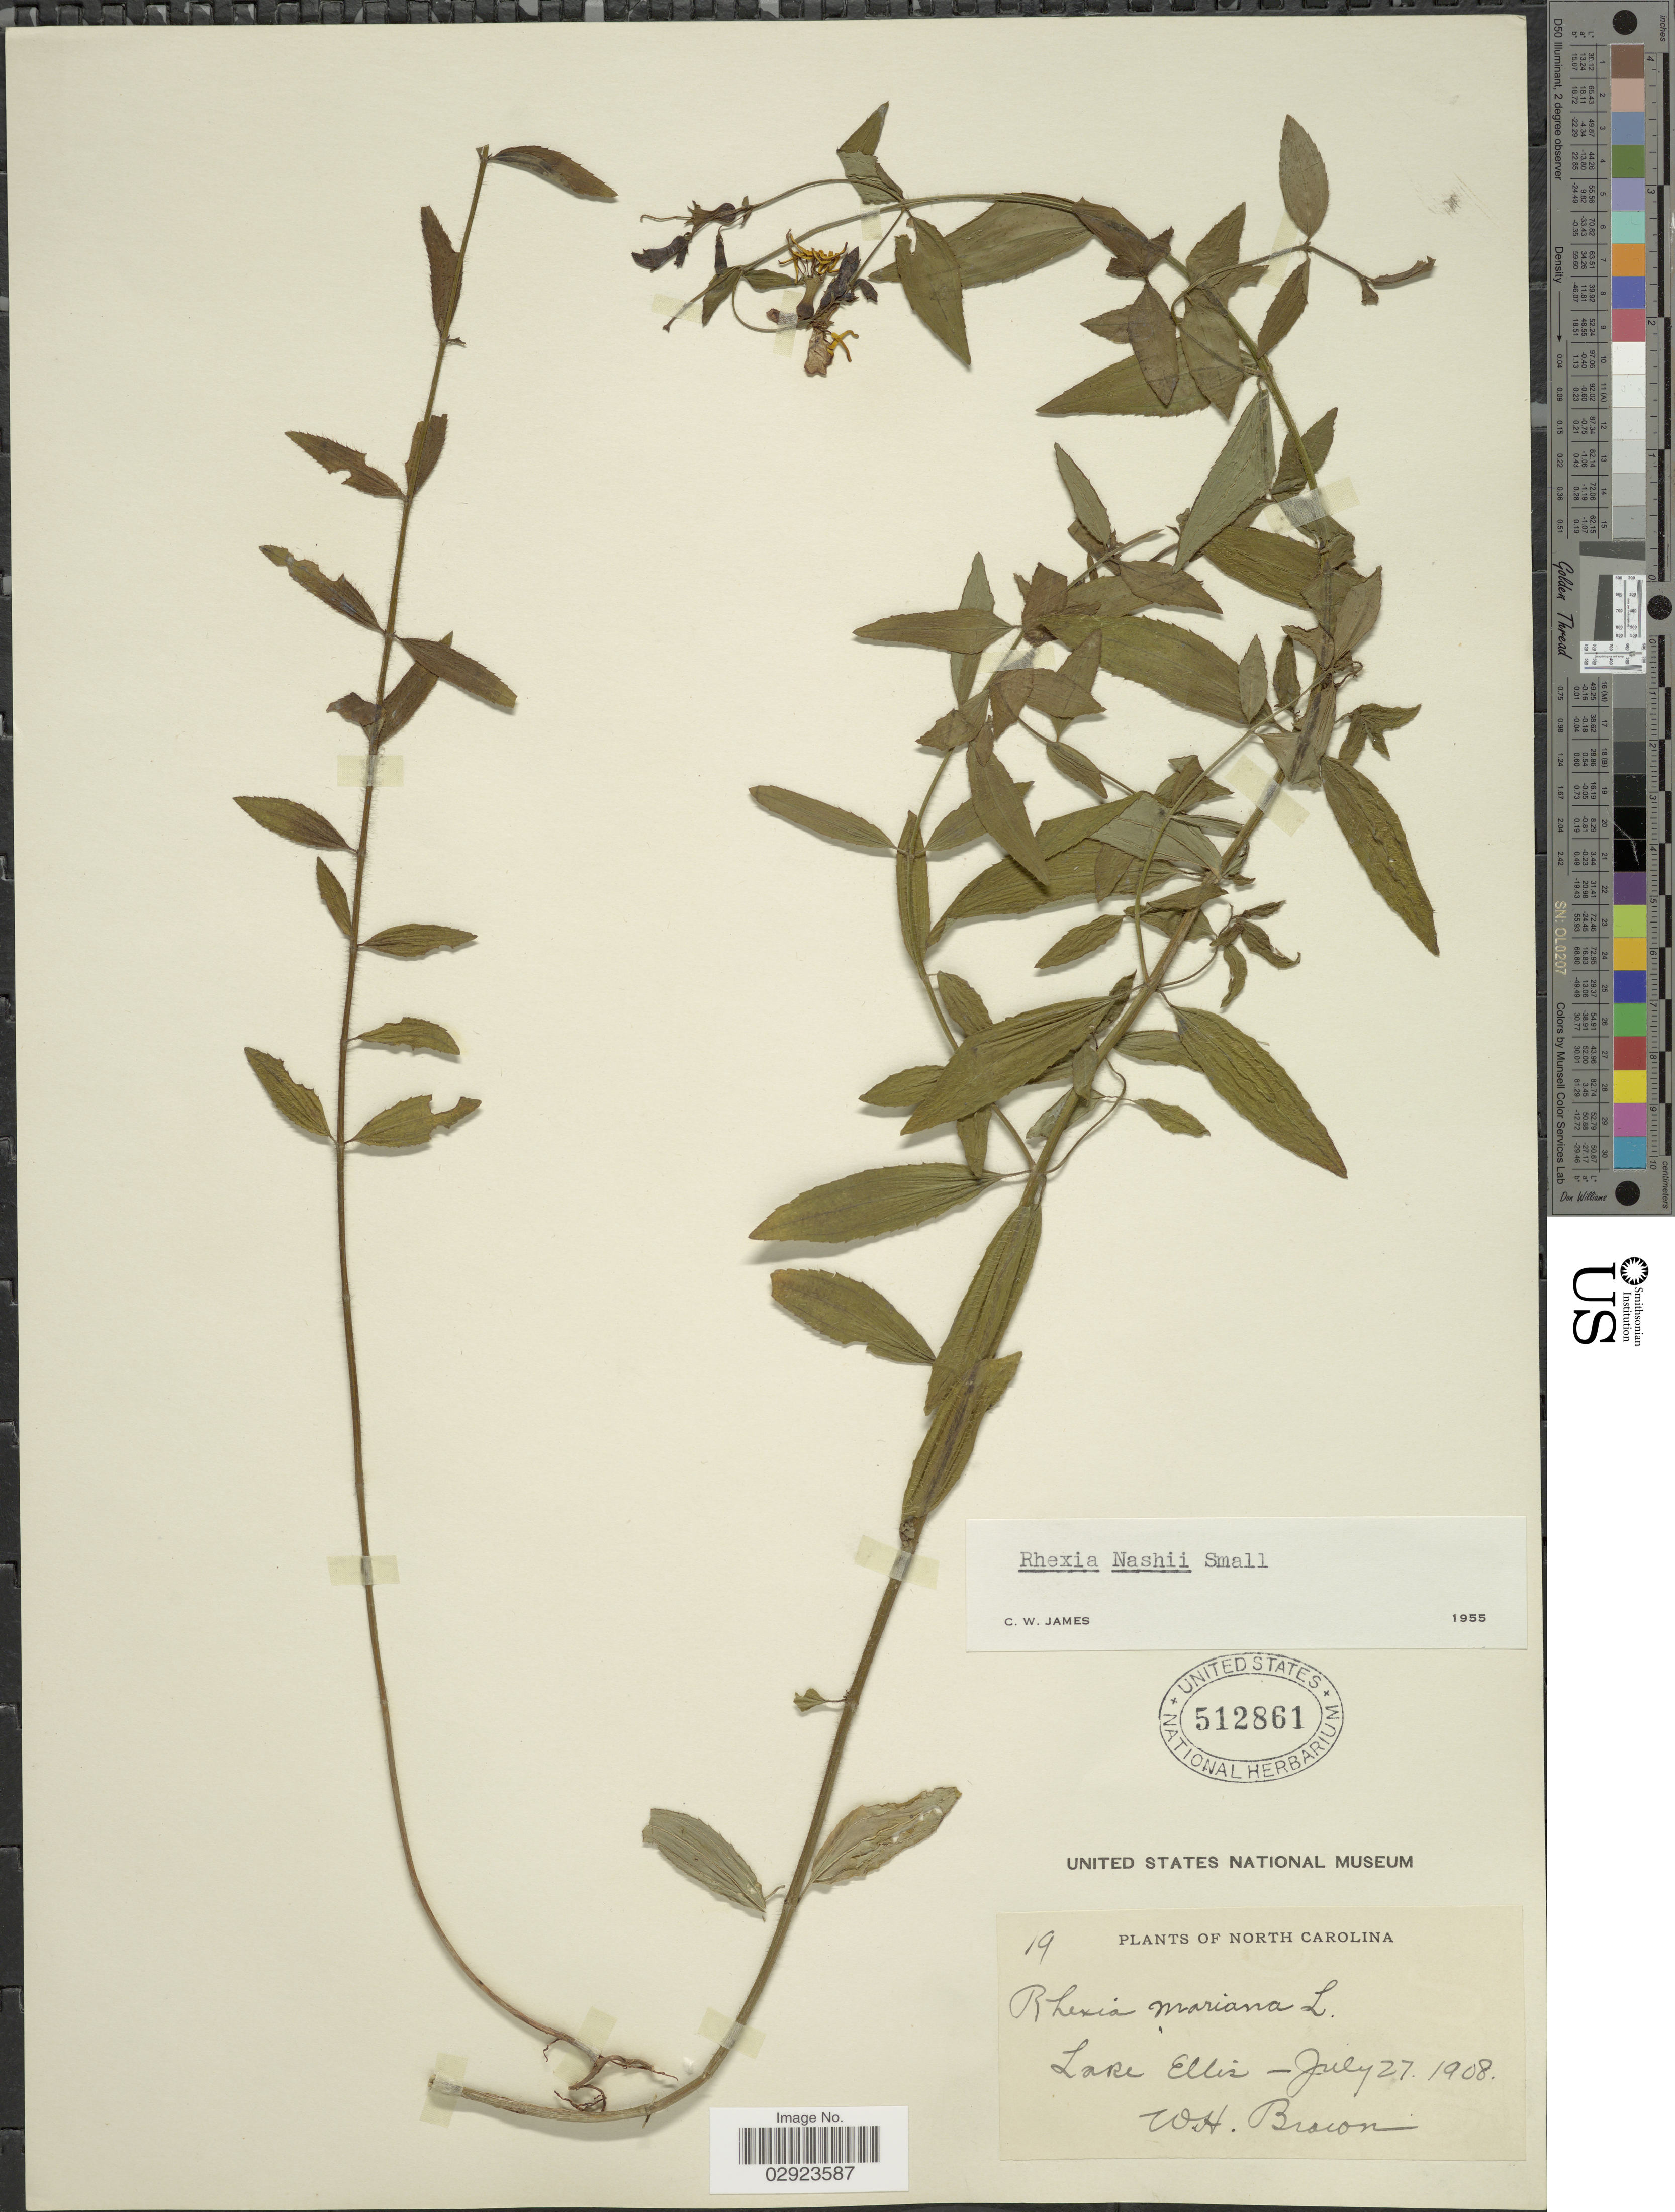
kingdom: Plantae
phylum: Tracheophyta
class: Magnoliopsida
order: Myrtales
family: Melastomataceae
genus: Rhexia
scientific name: Rhexia nashii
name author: Small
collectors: W. H. Brown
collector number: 19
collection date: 1908-07-27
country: United States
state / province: North Carolina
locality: Lake Ellis.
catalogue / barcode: US 512861